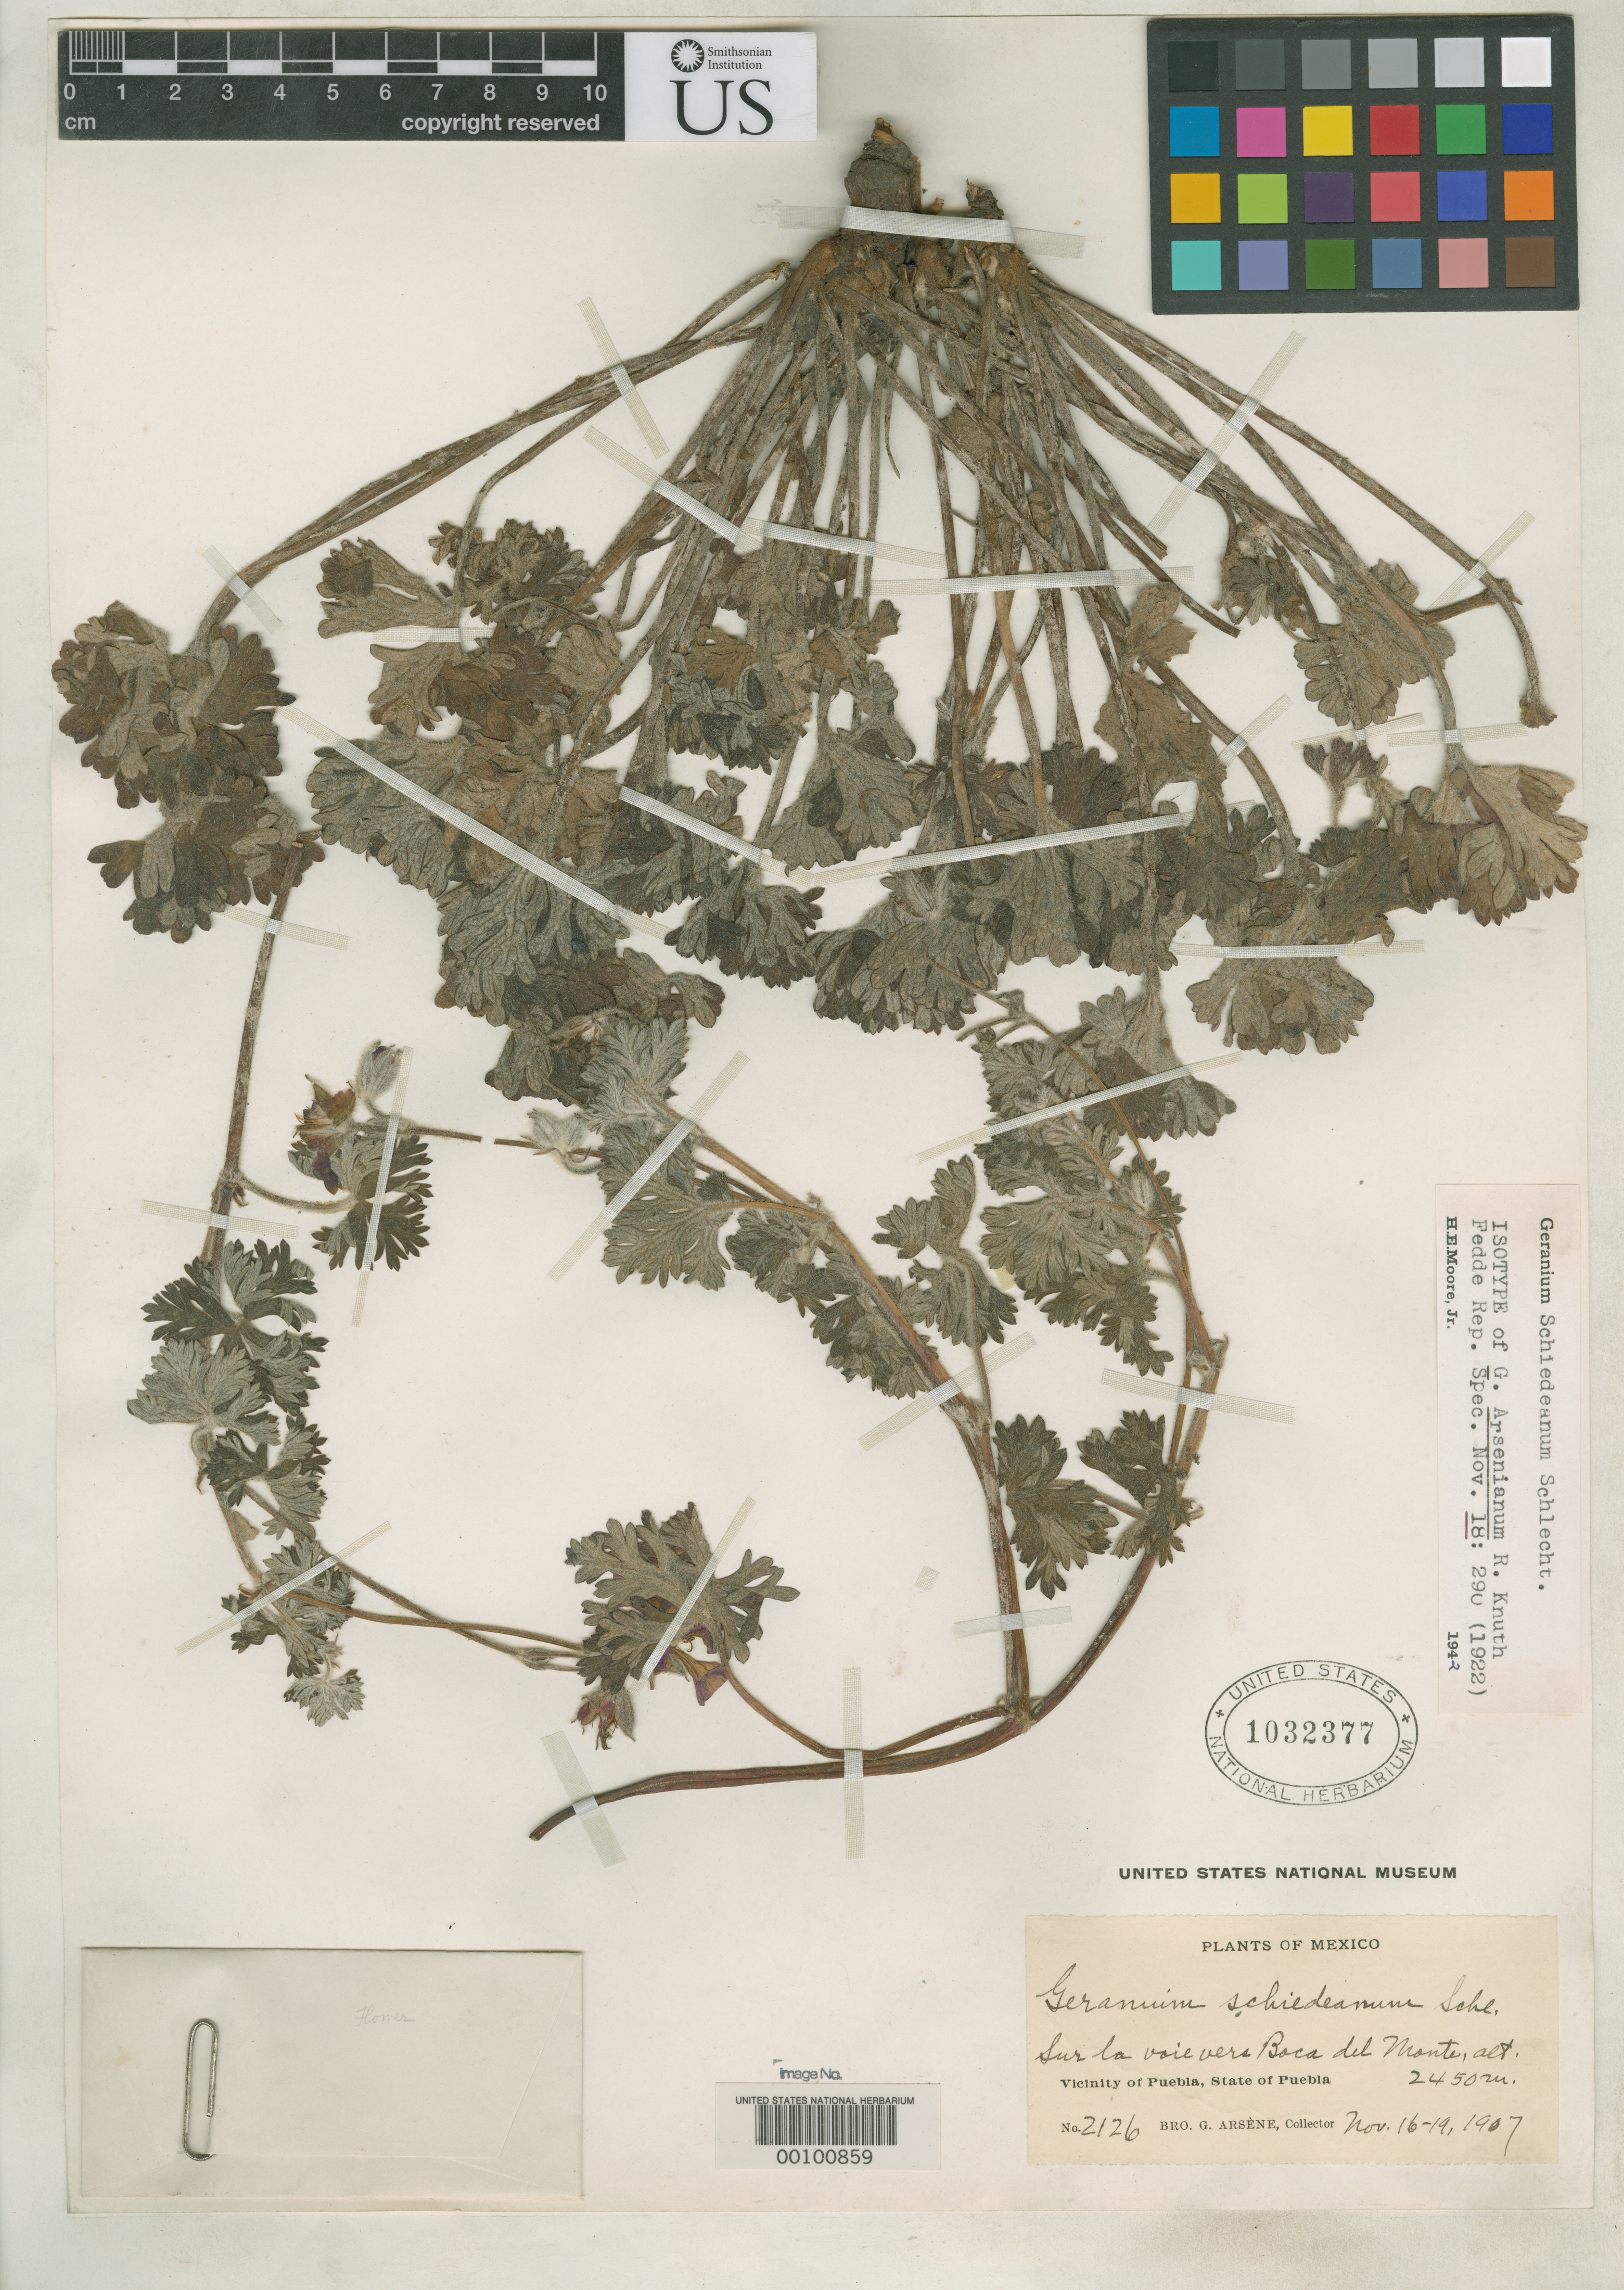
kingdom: Plantae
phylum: Tracheophyta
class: Magnoliopsida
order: Geraniales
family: Geraniaceae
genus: Geranium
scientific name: Geranium arsenianum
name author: R. Knuth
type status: Isotype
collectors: Bro. G. Arsène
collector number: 2126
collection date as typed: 16 Nov 1907 to 19 Nov 1907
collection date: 1907-11-16/1907-11-19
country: Mexico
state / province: Puebla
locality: Puebla.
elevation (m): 2450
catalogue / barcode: US 1032377